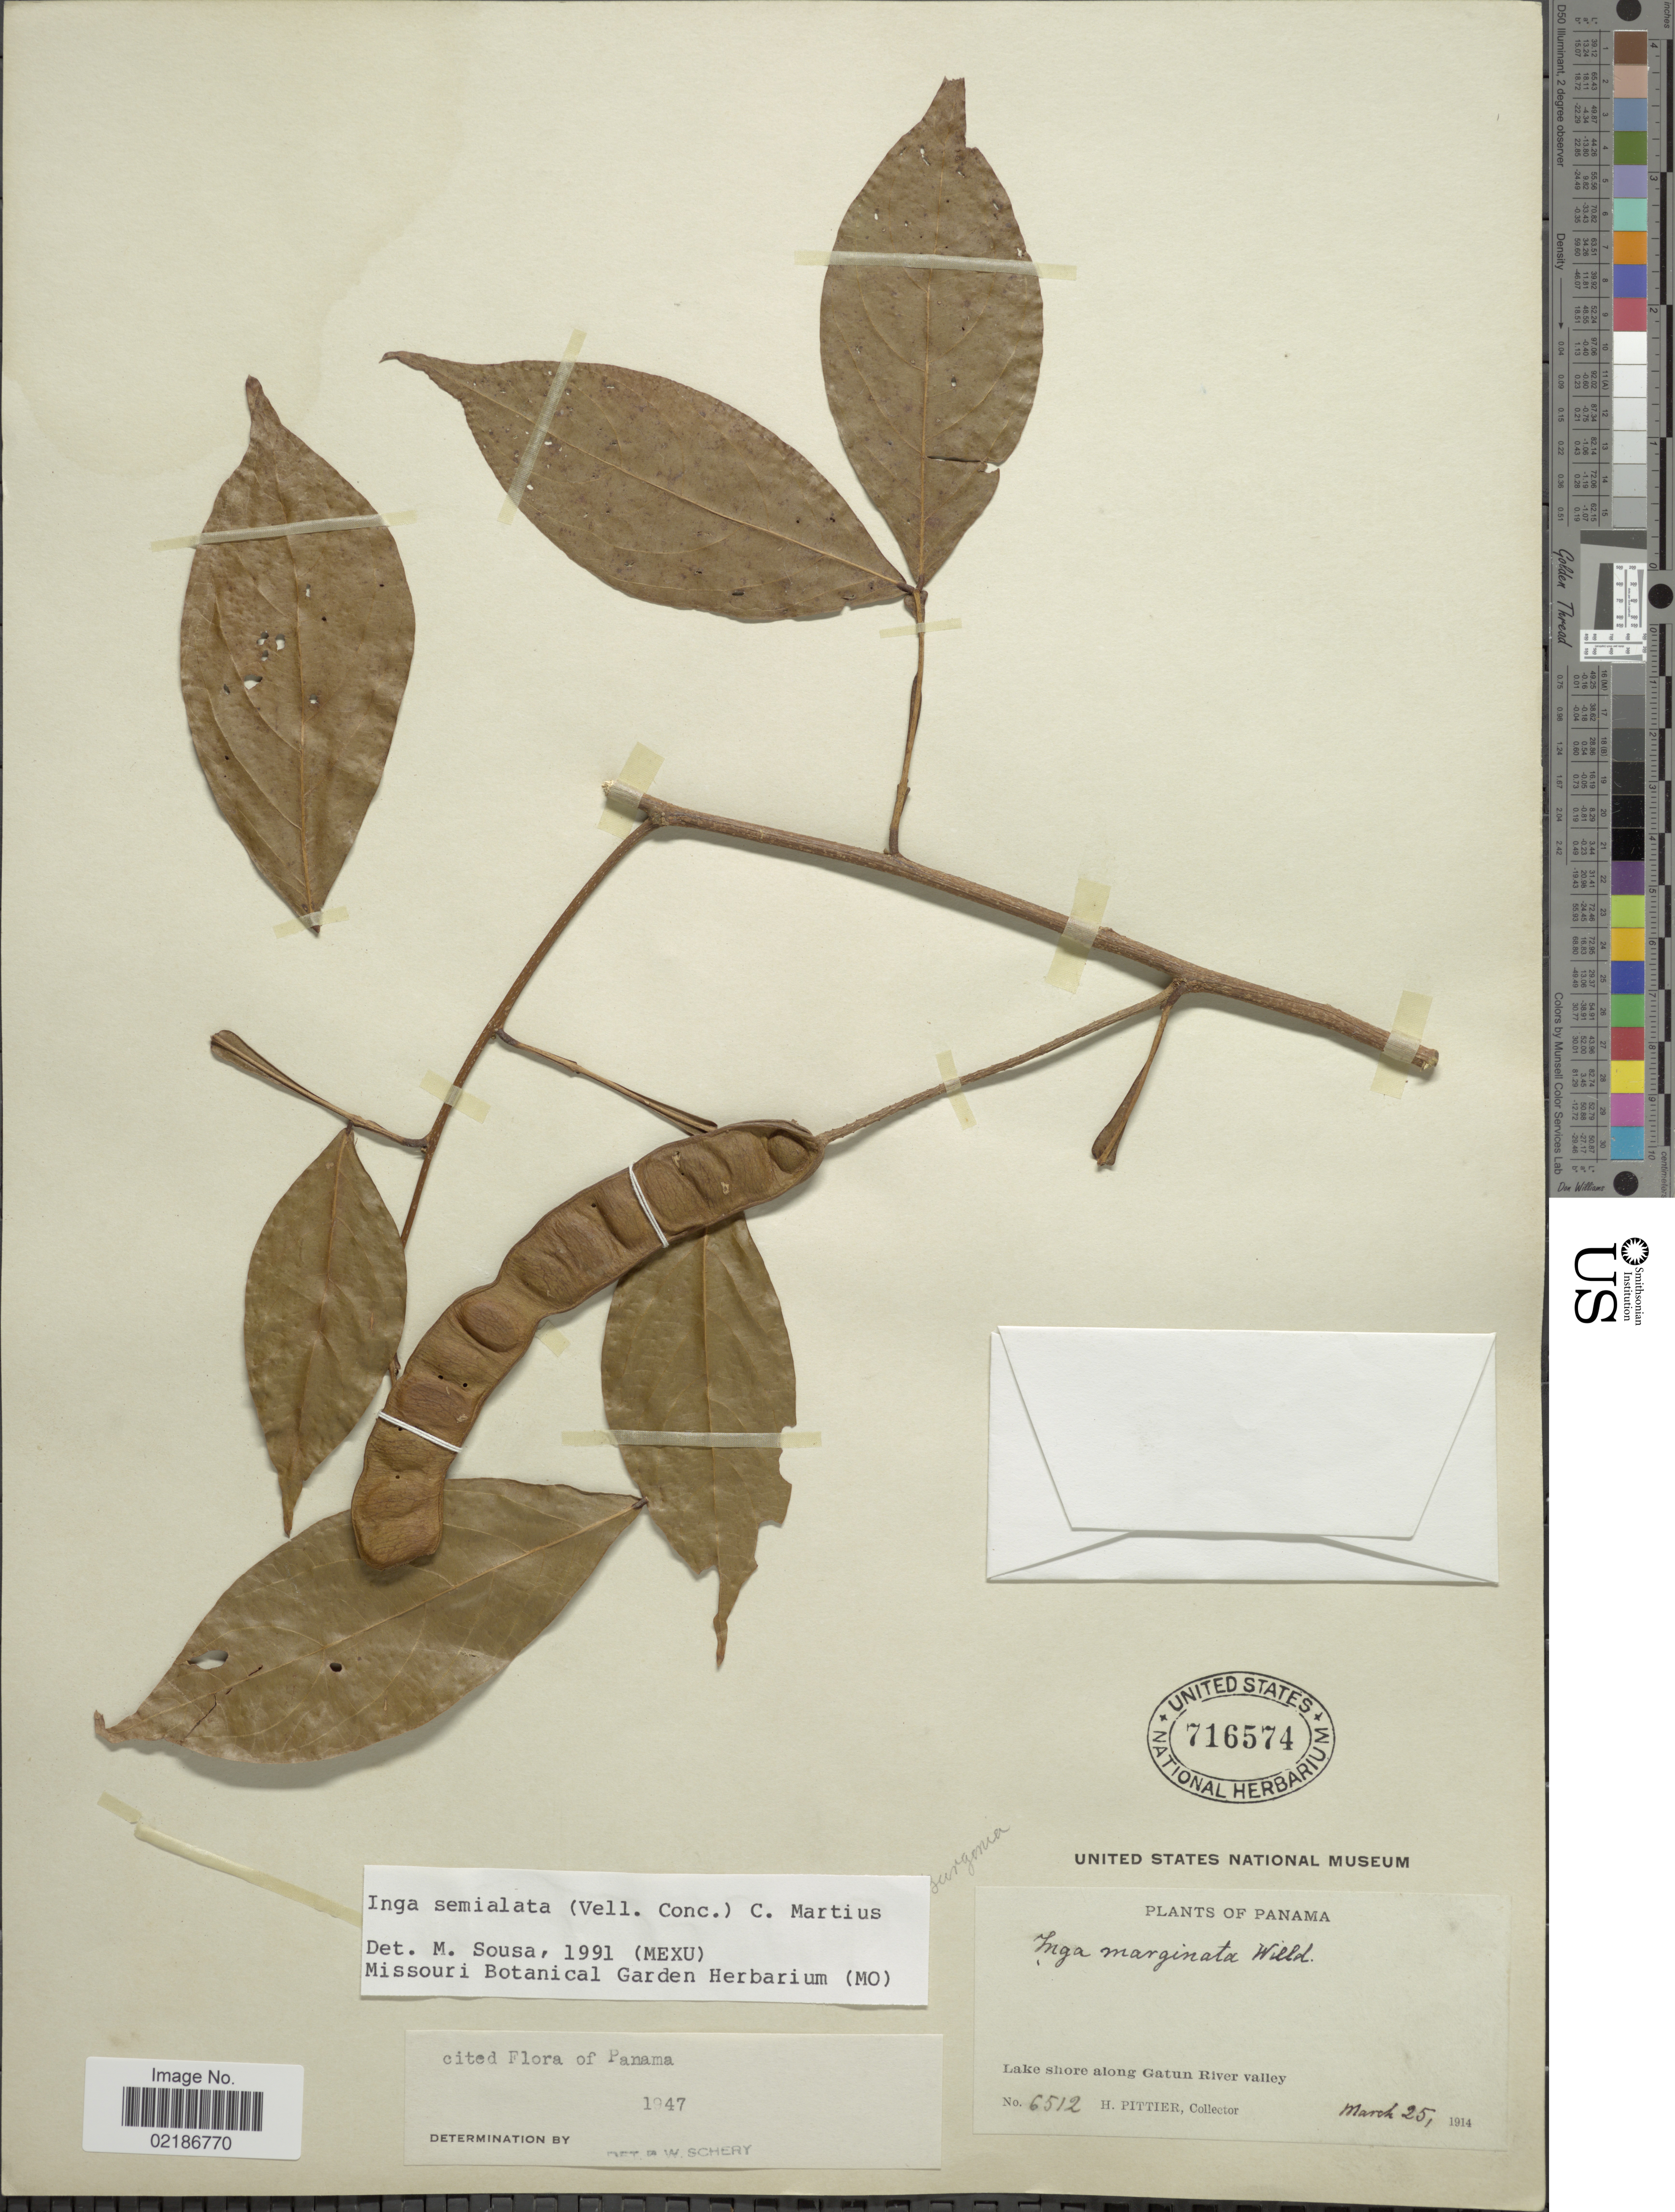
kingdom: Plantae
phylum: Tracheophyta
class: Magnoliopsida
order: Fabales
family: Fabaceae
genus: Inga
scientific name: Inga marginata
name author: Willd.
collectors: H. F. Pittier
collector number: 6512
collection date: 1914-03-25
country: Panama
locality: Lake shore along Gatun River Valley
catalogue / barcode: US 716574